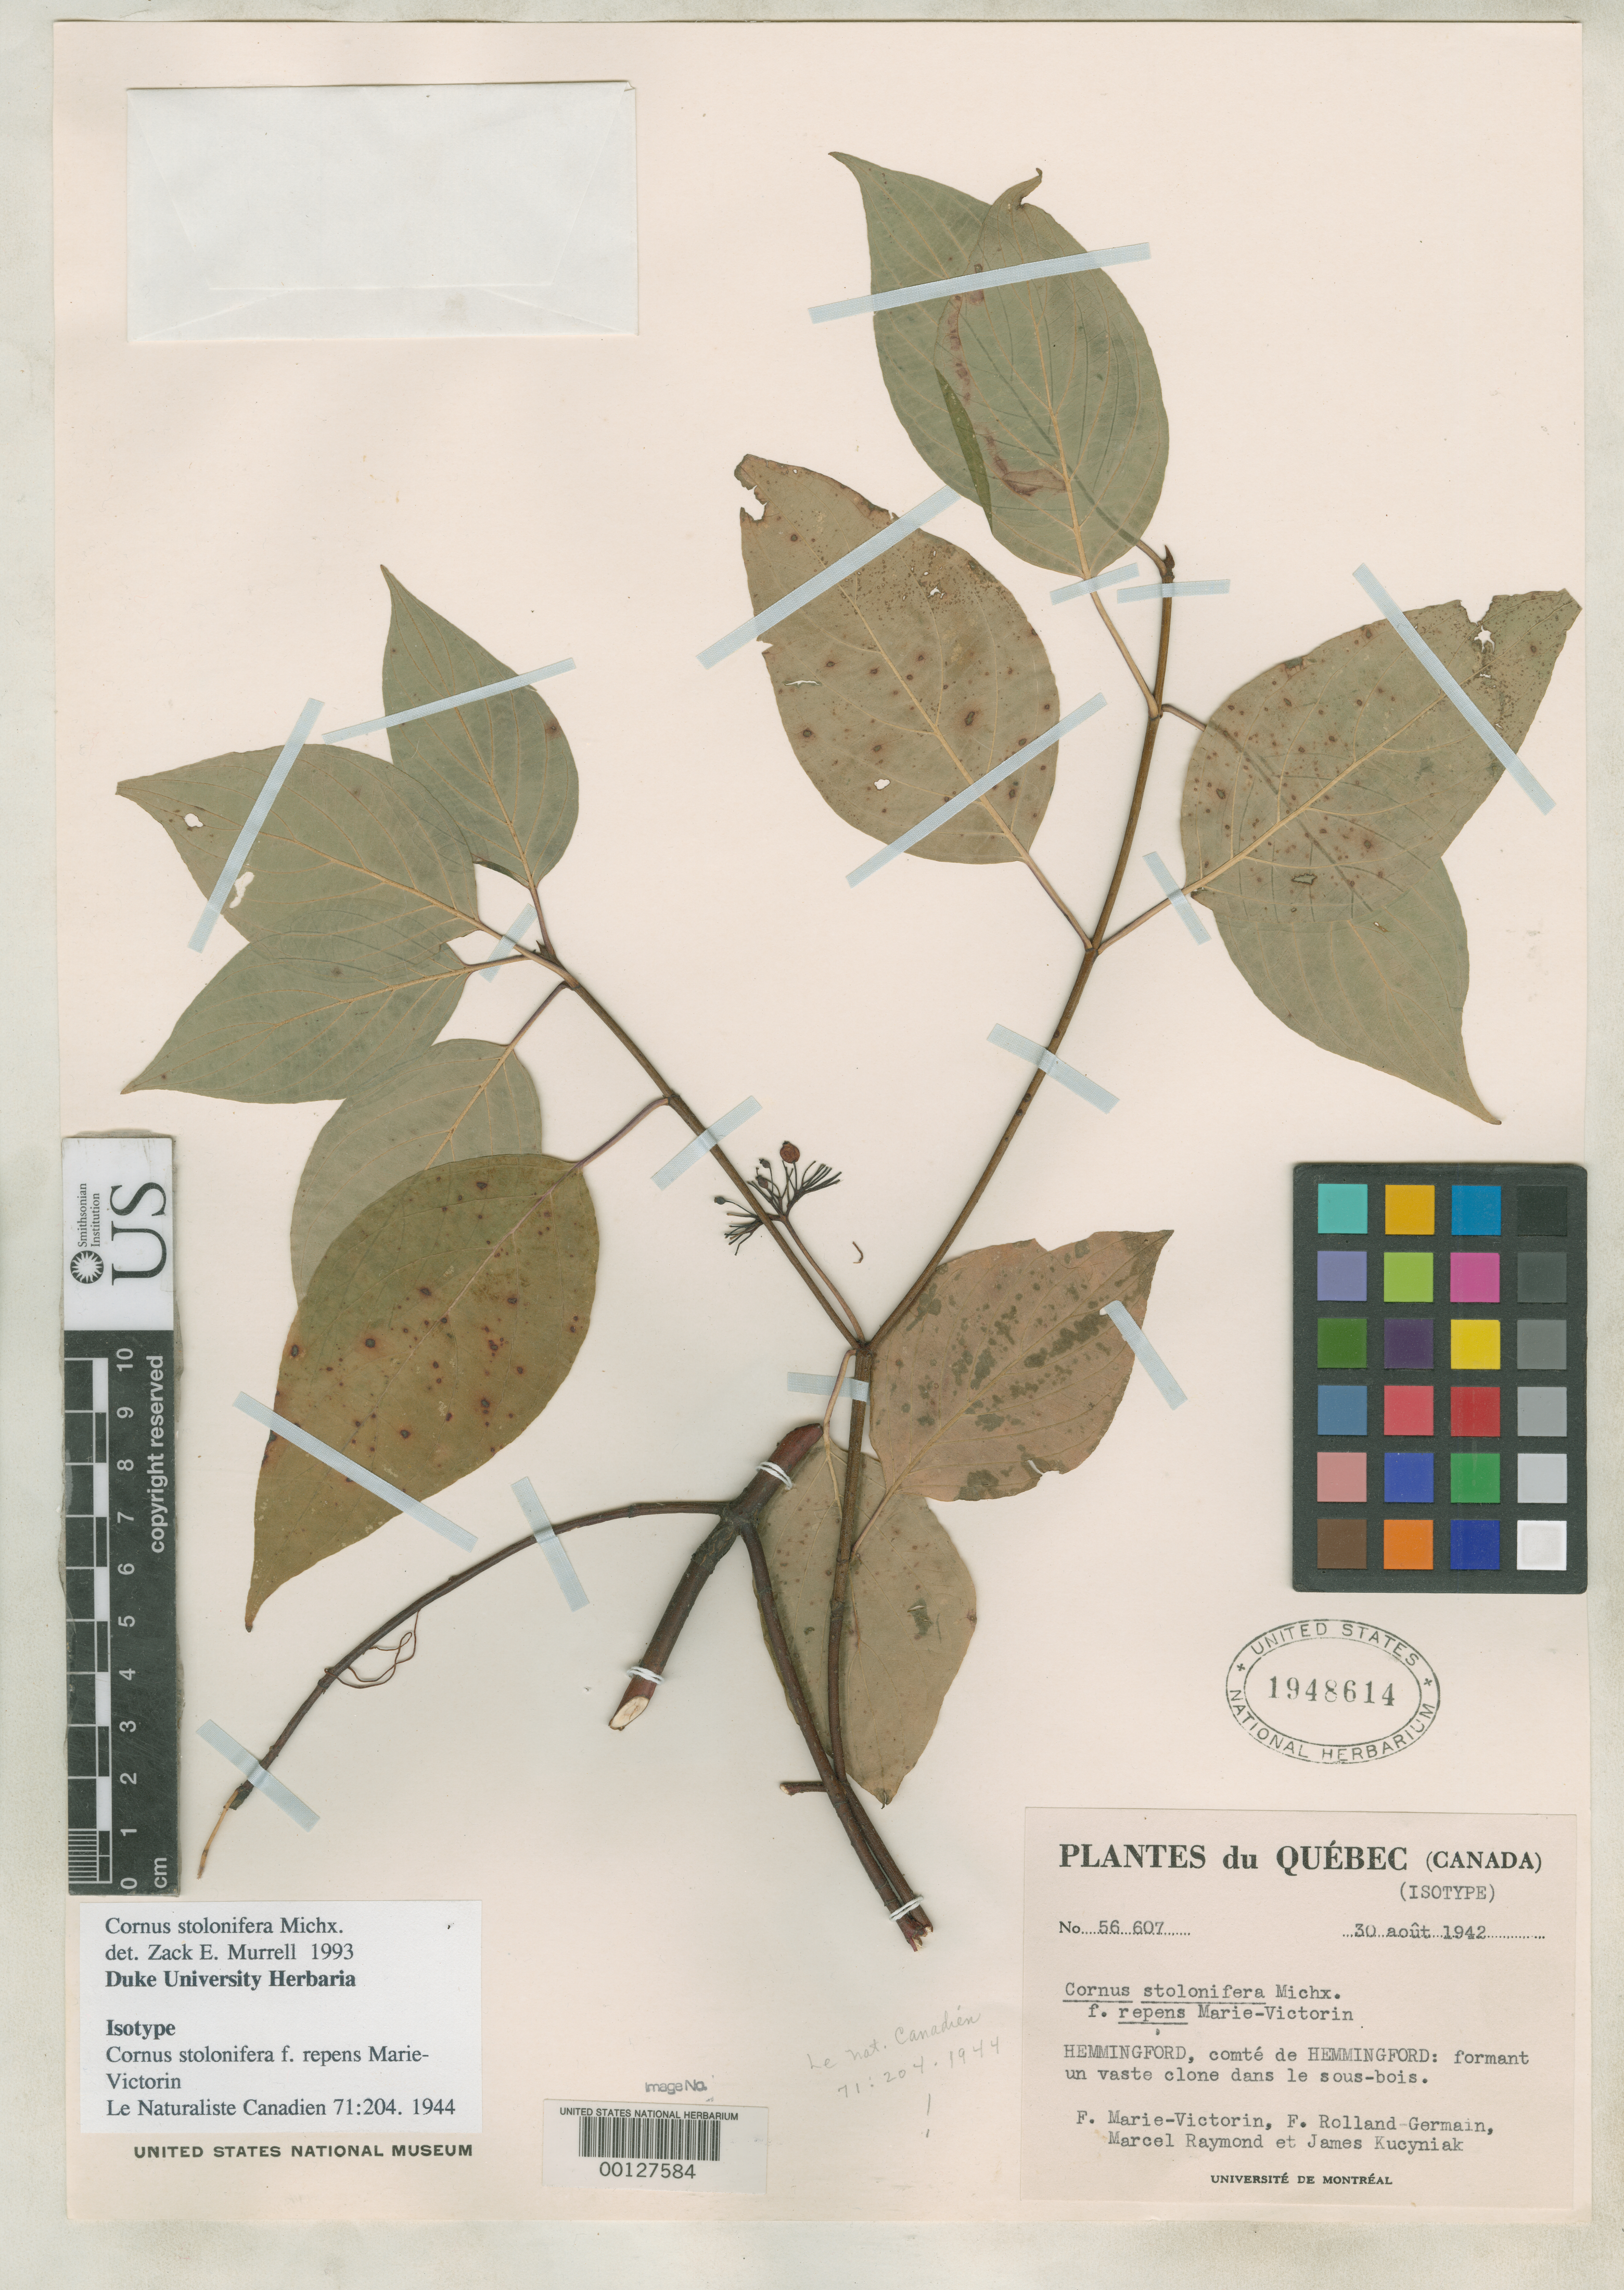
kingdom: Plantae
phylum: Tracheophyta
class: Magnoliopsida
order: Cornales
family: Cornaceae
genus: Cornus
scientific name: Cornus stolonifera f. repens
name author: Vict.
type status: Isotype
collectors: Fr. Marie-Victorin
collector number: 56607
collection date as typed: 30 Aug 1942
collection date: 1942-08-30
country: Canada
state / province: Quebec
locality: Hemmingford, Comte de Hemmingford, formant un vaste clone dans le sous-bois.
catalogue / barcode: US 1948614